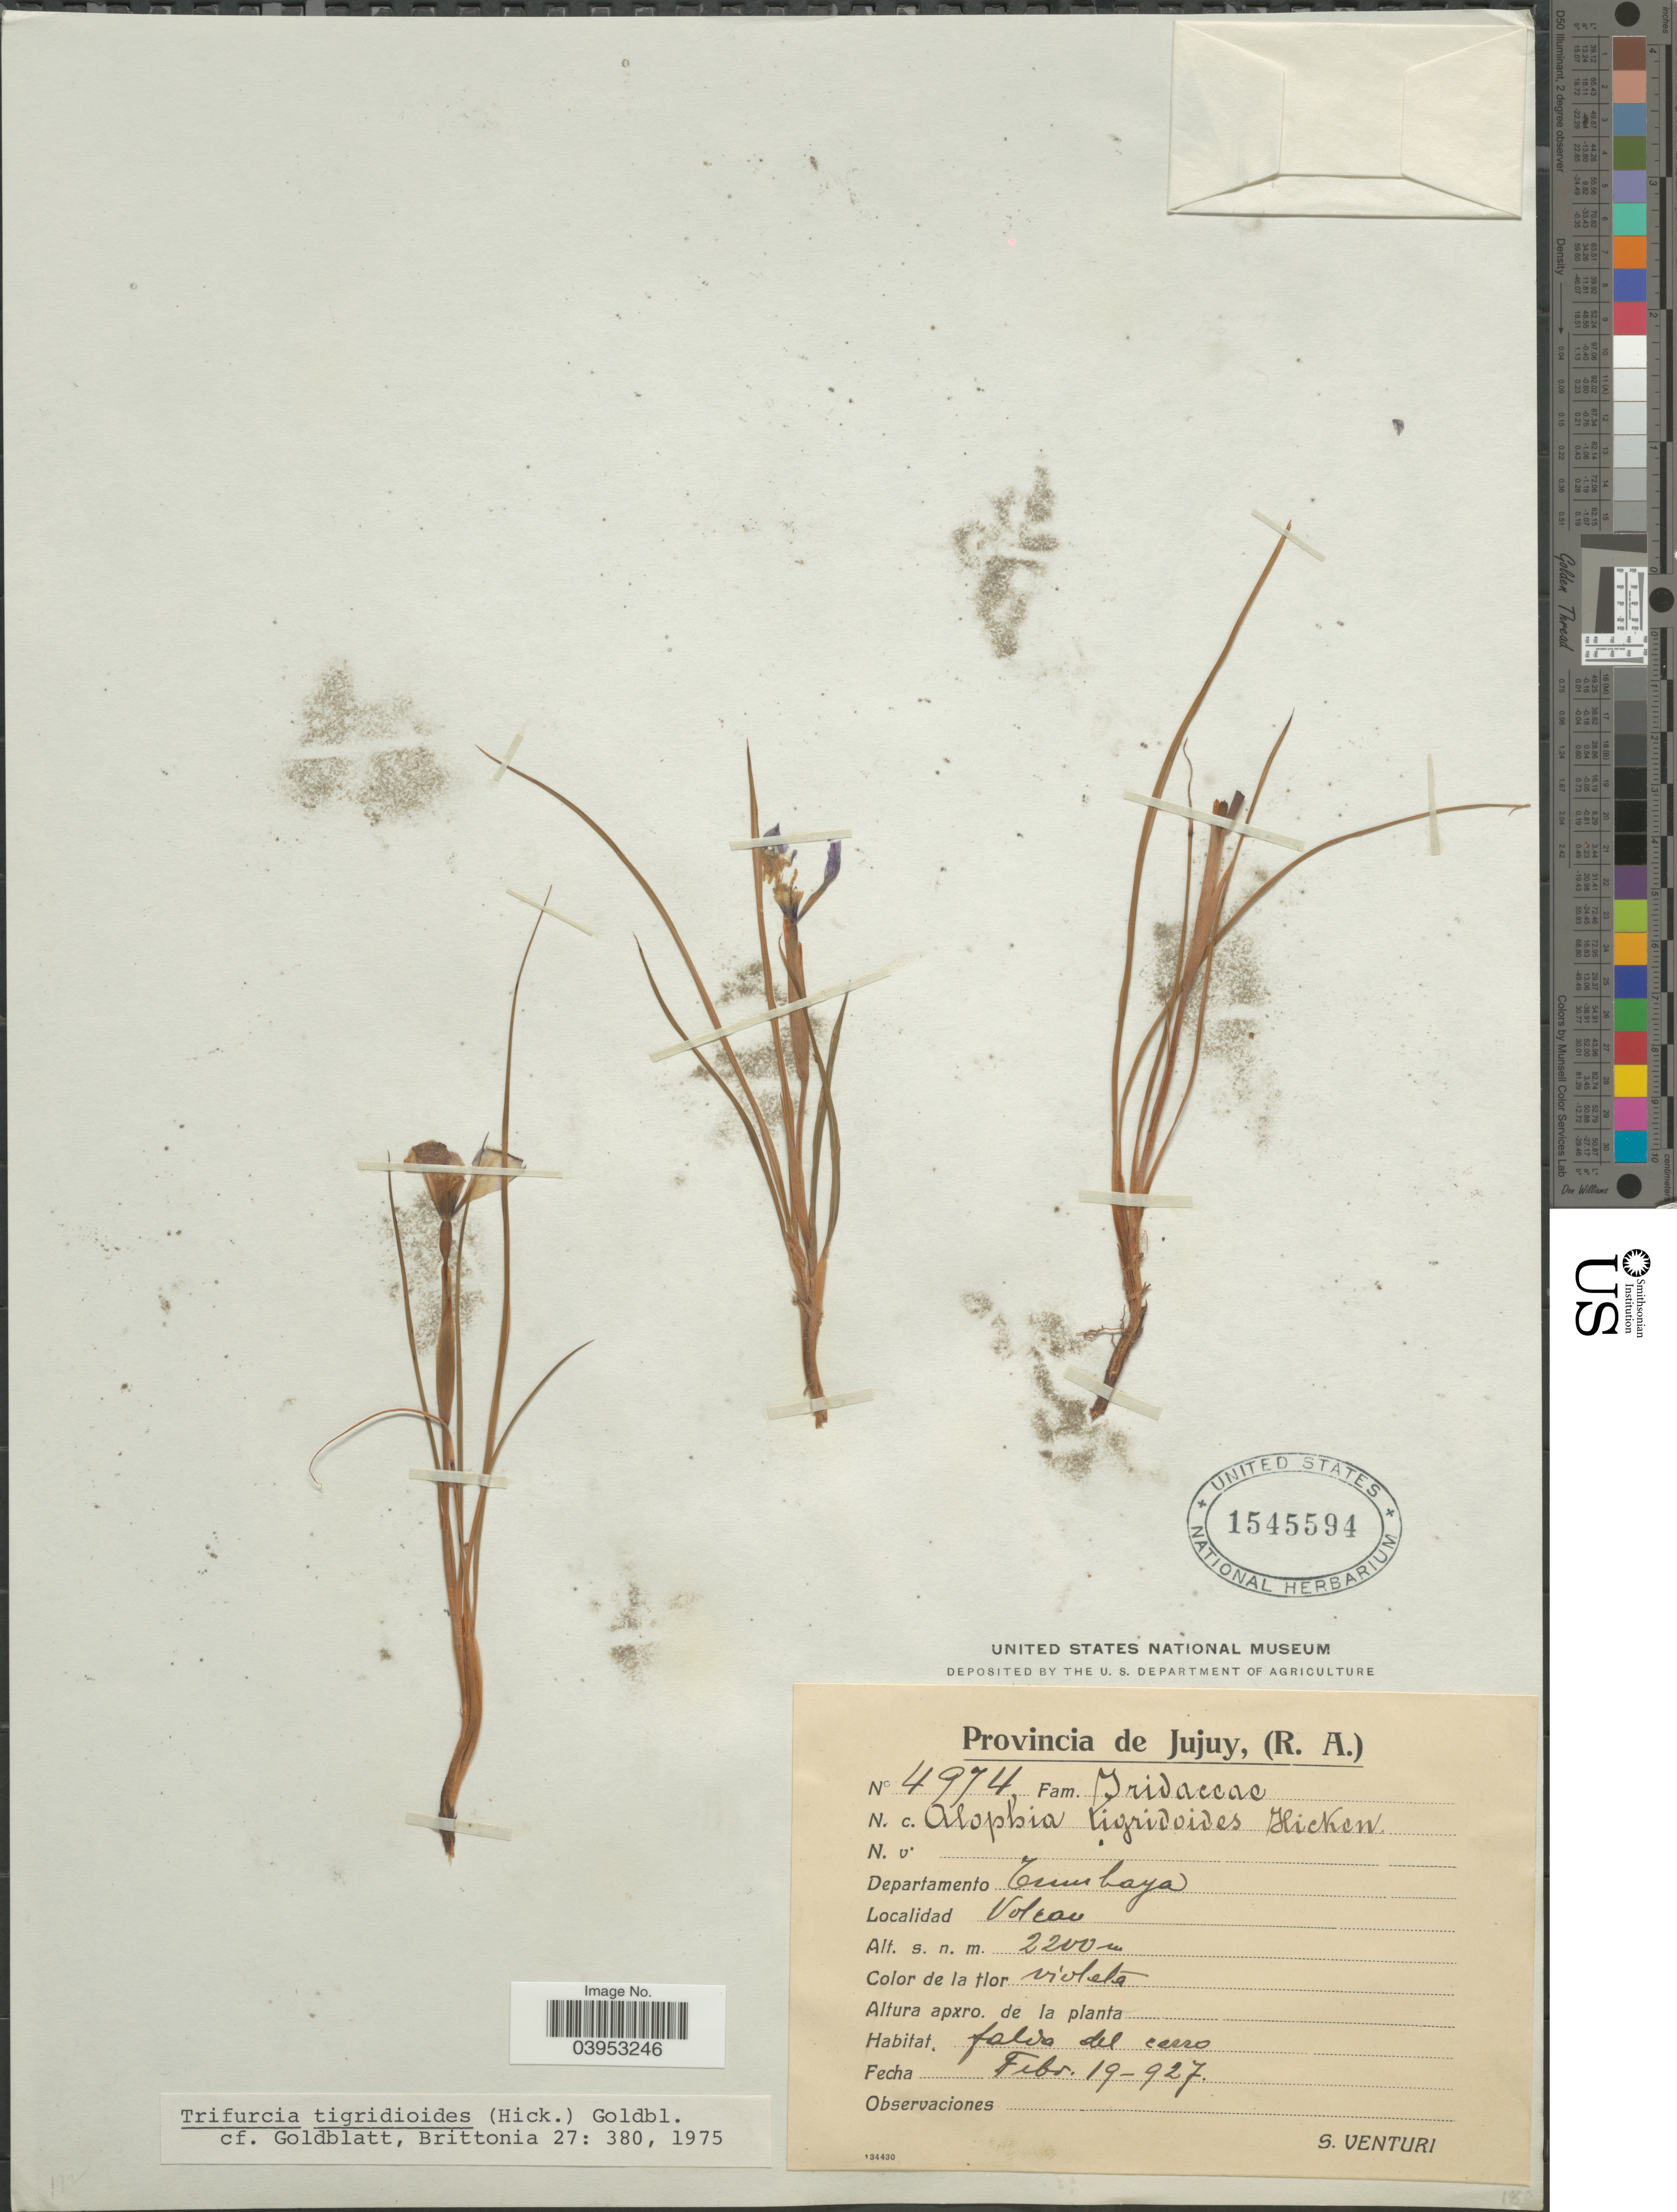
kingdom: Plantae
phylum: Tracheophyta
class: Liliopsida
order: Asparagales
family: Iridaceae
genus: Herbertia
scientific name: Herbertia tigridioides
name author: (Hicken) Goldblatt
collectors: S. Venturi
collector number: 4974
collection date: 1927-02-19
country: Argentina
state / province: Jujuy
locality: Departamento Tumbaya. Volcan.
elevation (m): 2200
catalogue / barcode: US 1545594